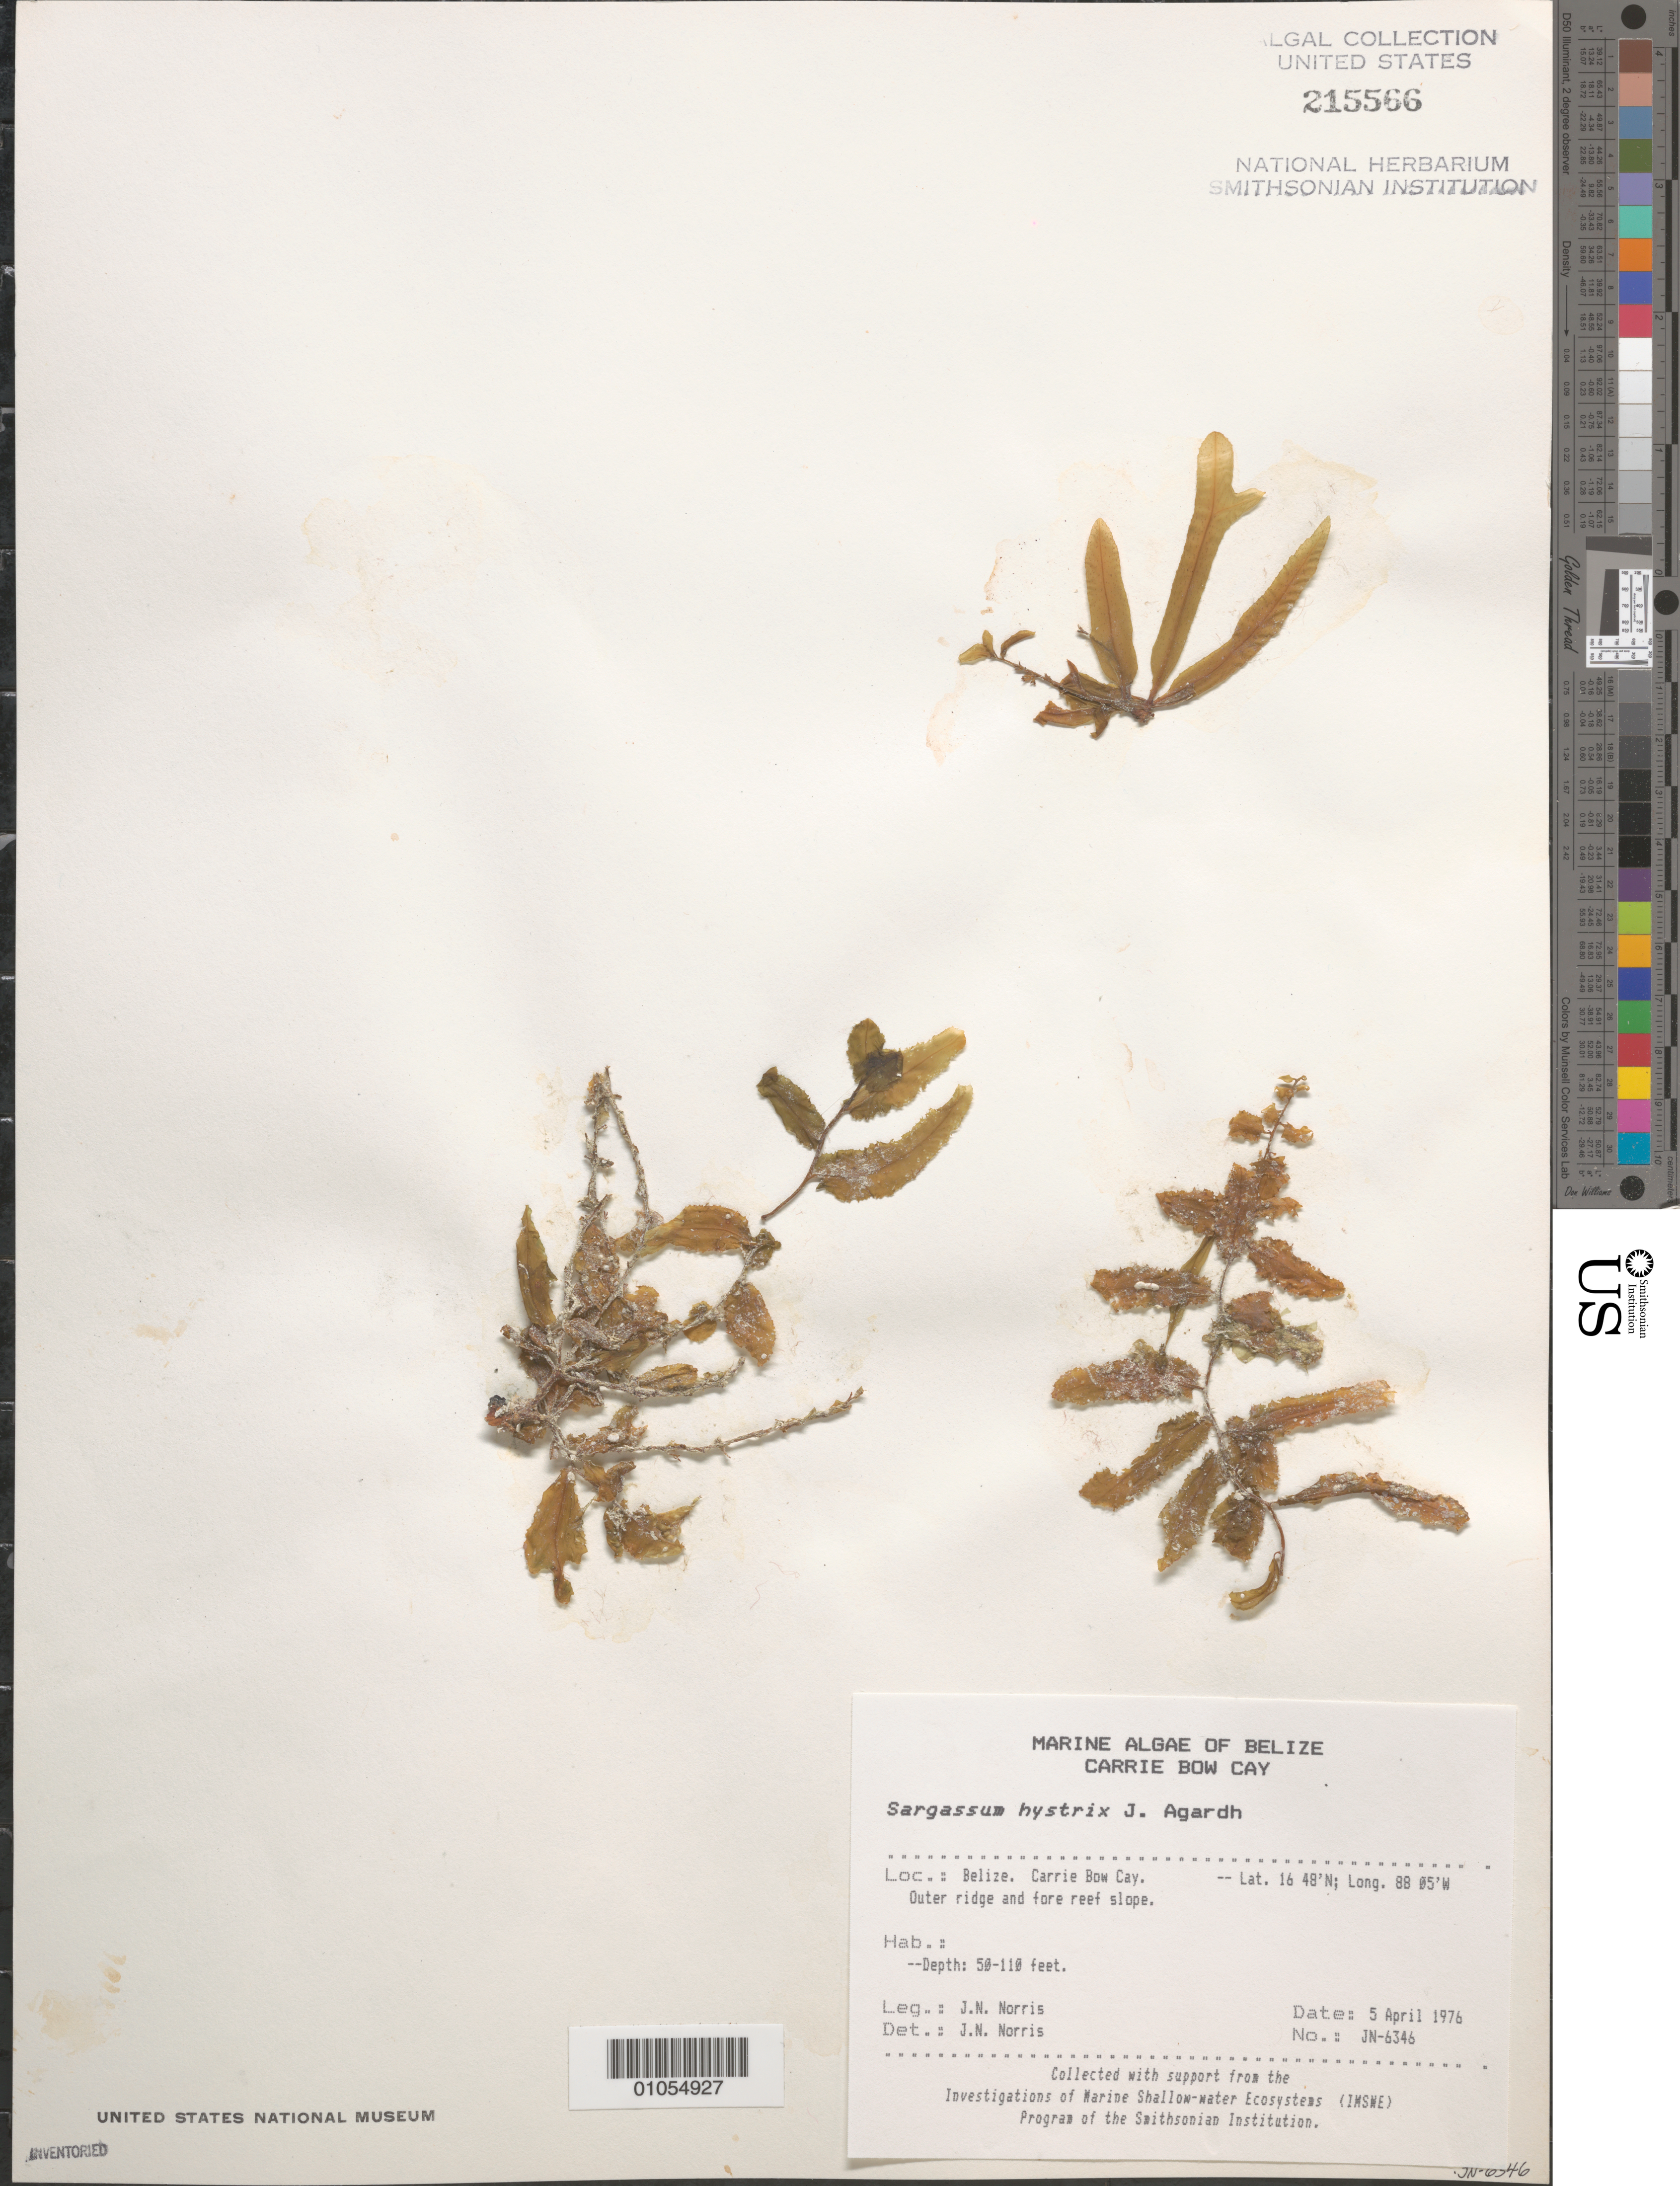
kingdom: Chromista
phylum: Ochrophyta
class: Phaeophyceae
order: Fucales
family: Sargassaceae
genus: Sargassum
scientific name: Sargassum hystrix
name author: J. Agardh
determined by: Norris, James N.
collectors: J. N. Norris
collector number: JN-6346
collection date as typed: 05 Apr 1976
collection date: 1976-04-05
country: Belize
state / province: Stann Creek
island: Carrie Bow Cay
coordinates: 16 48'N, 88 05'W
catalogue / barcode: US 215566